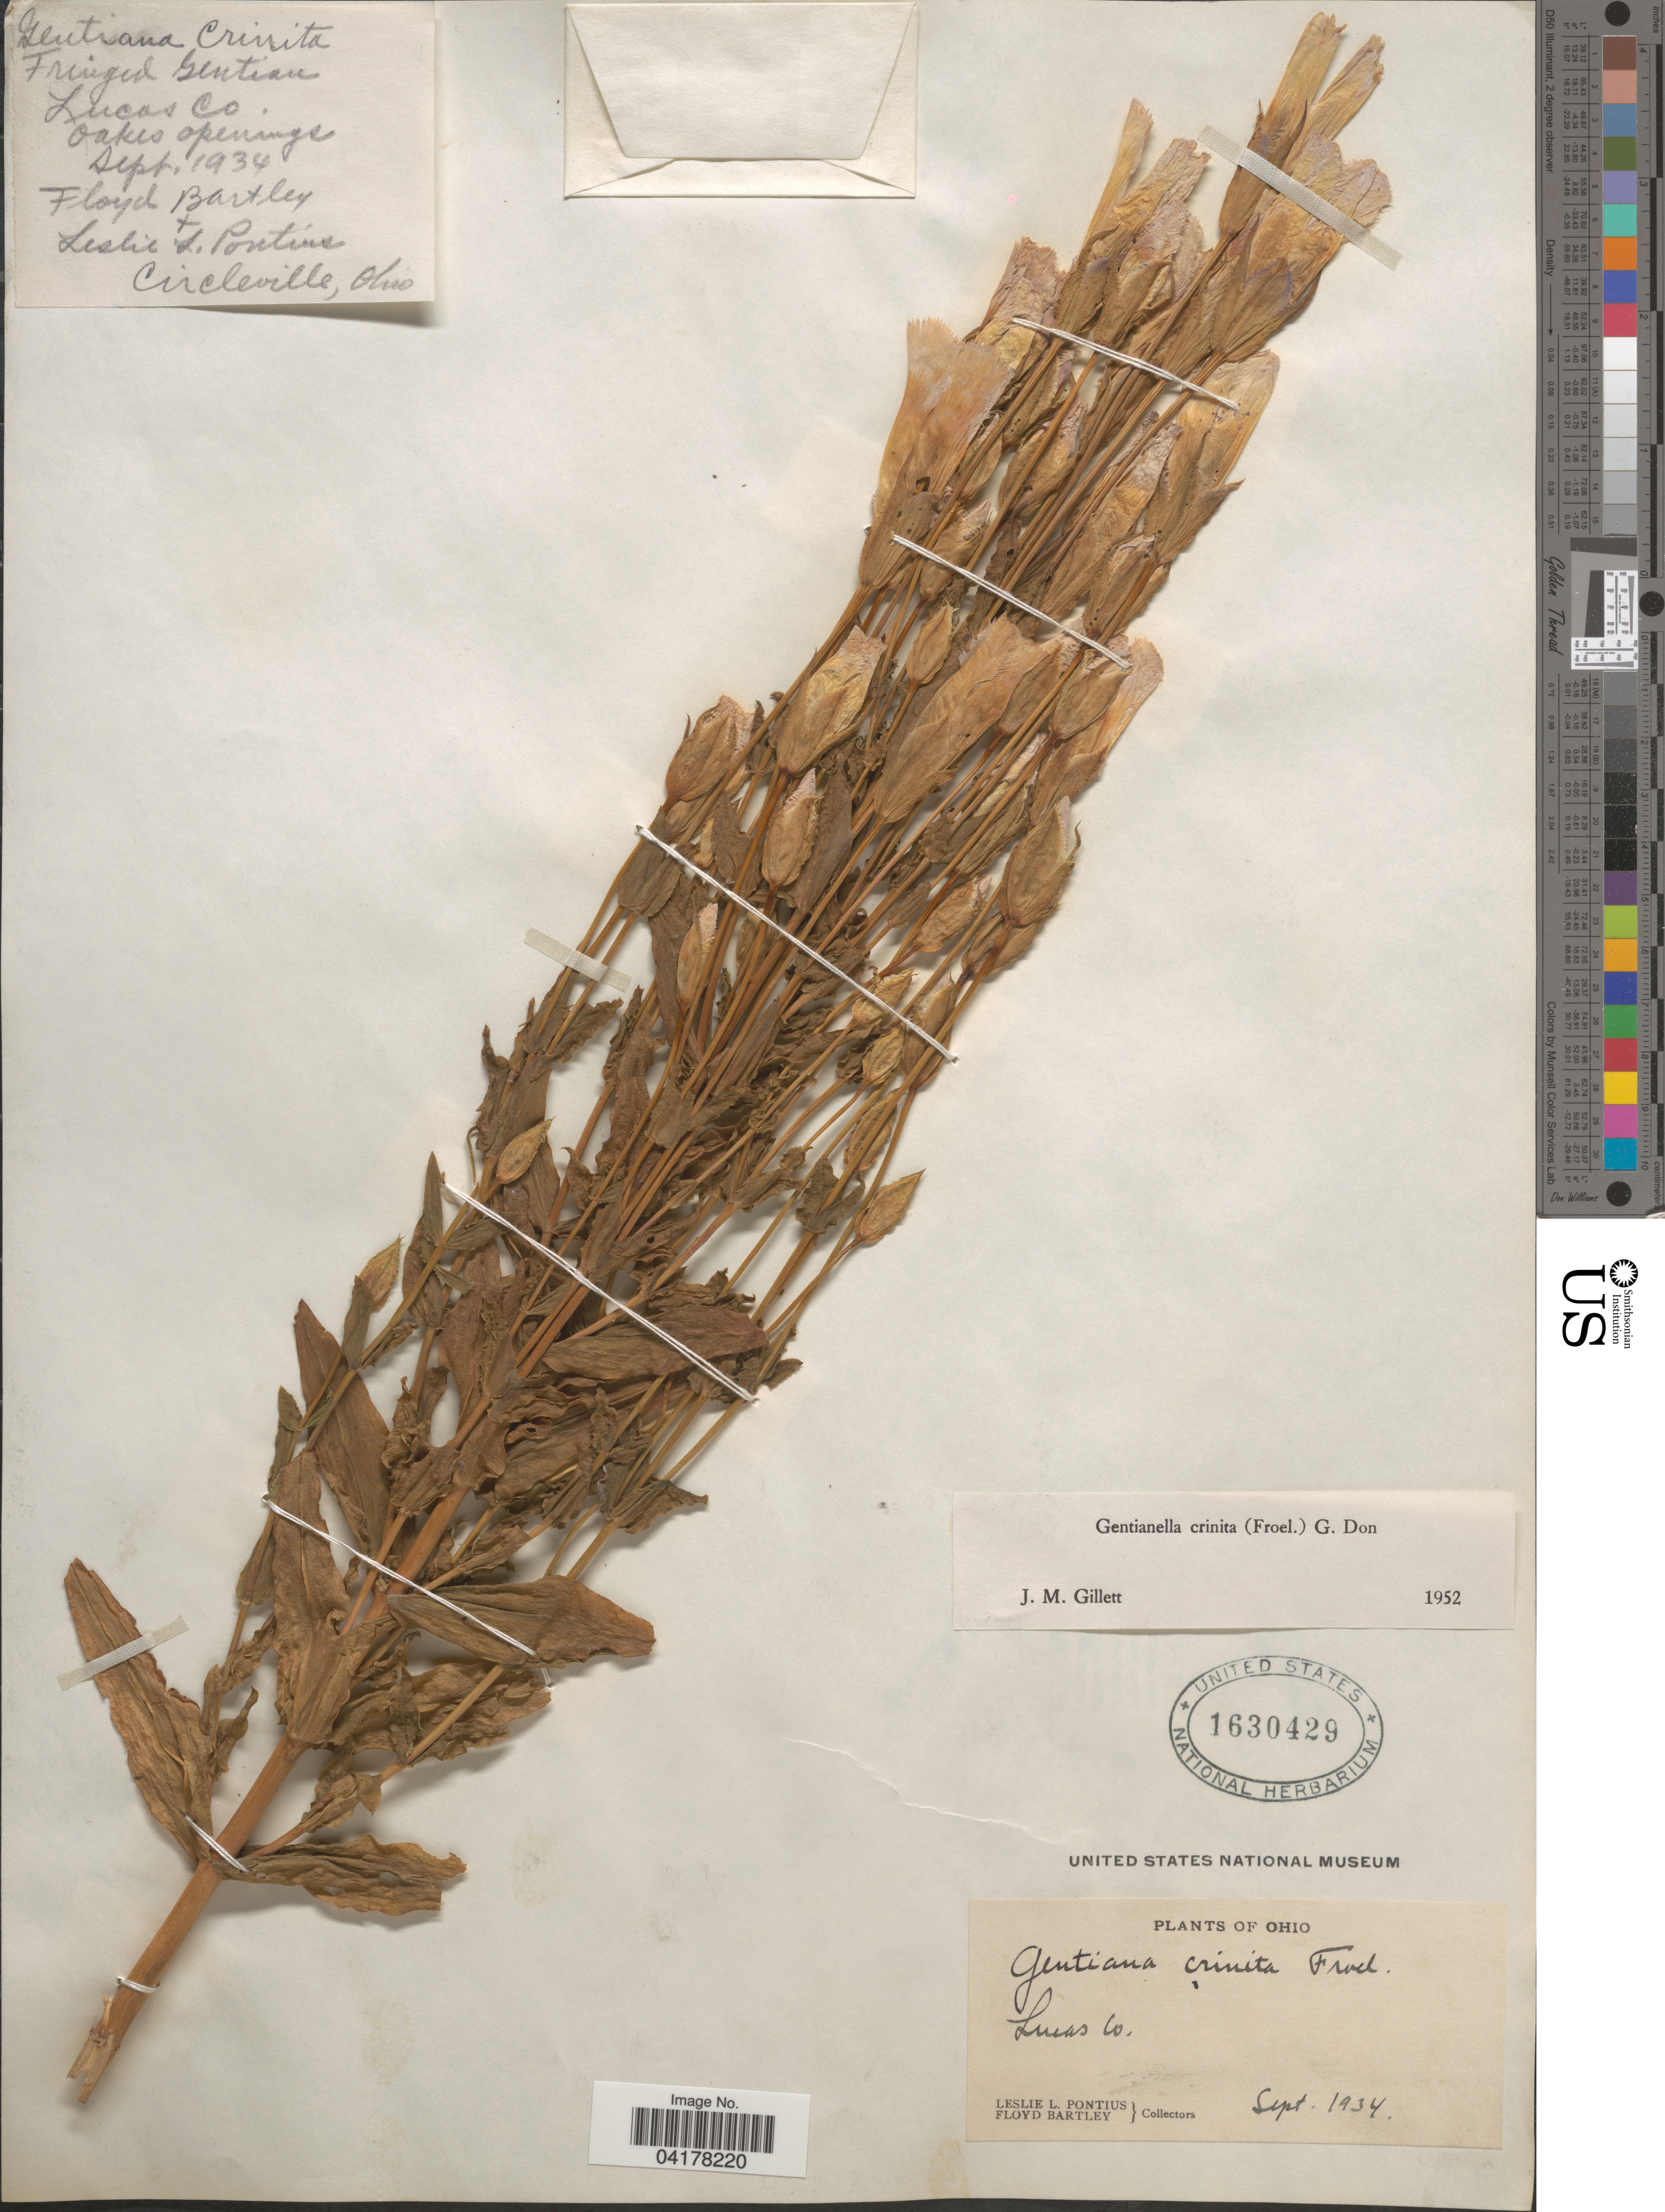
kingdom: Plantae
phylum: Tracheophyta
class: Magnoliopsida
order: Gentianales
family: Gentianaceae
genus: Gentianella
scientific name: Gentianella crinita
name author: (Froel.) G. Don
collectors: L. Pontius & F. Bartley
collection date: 1934-09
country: United States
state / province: Ohio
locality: Lucas Co. Oakes openings.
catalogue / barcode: US 1630429